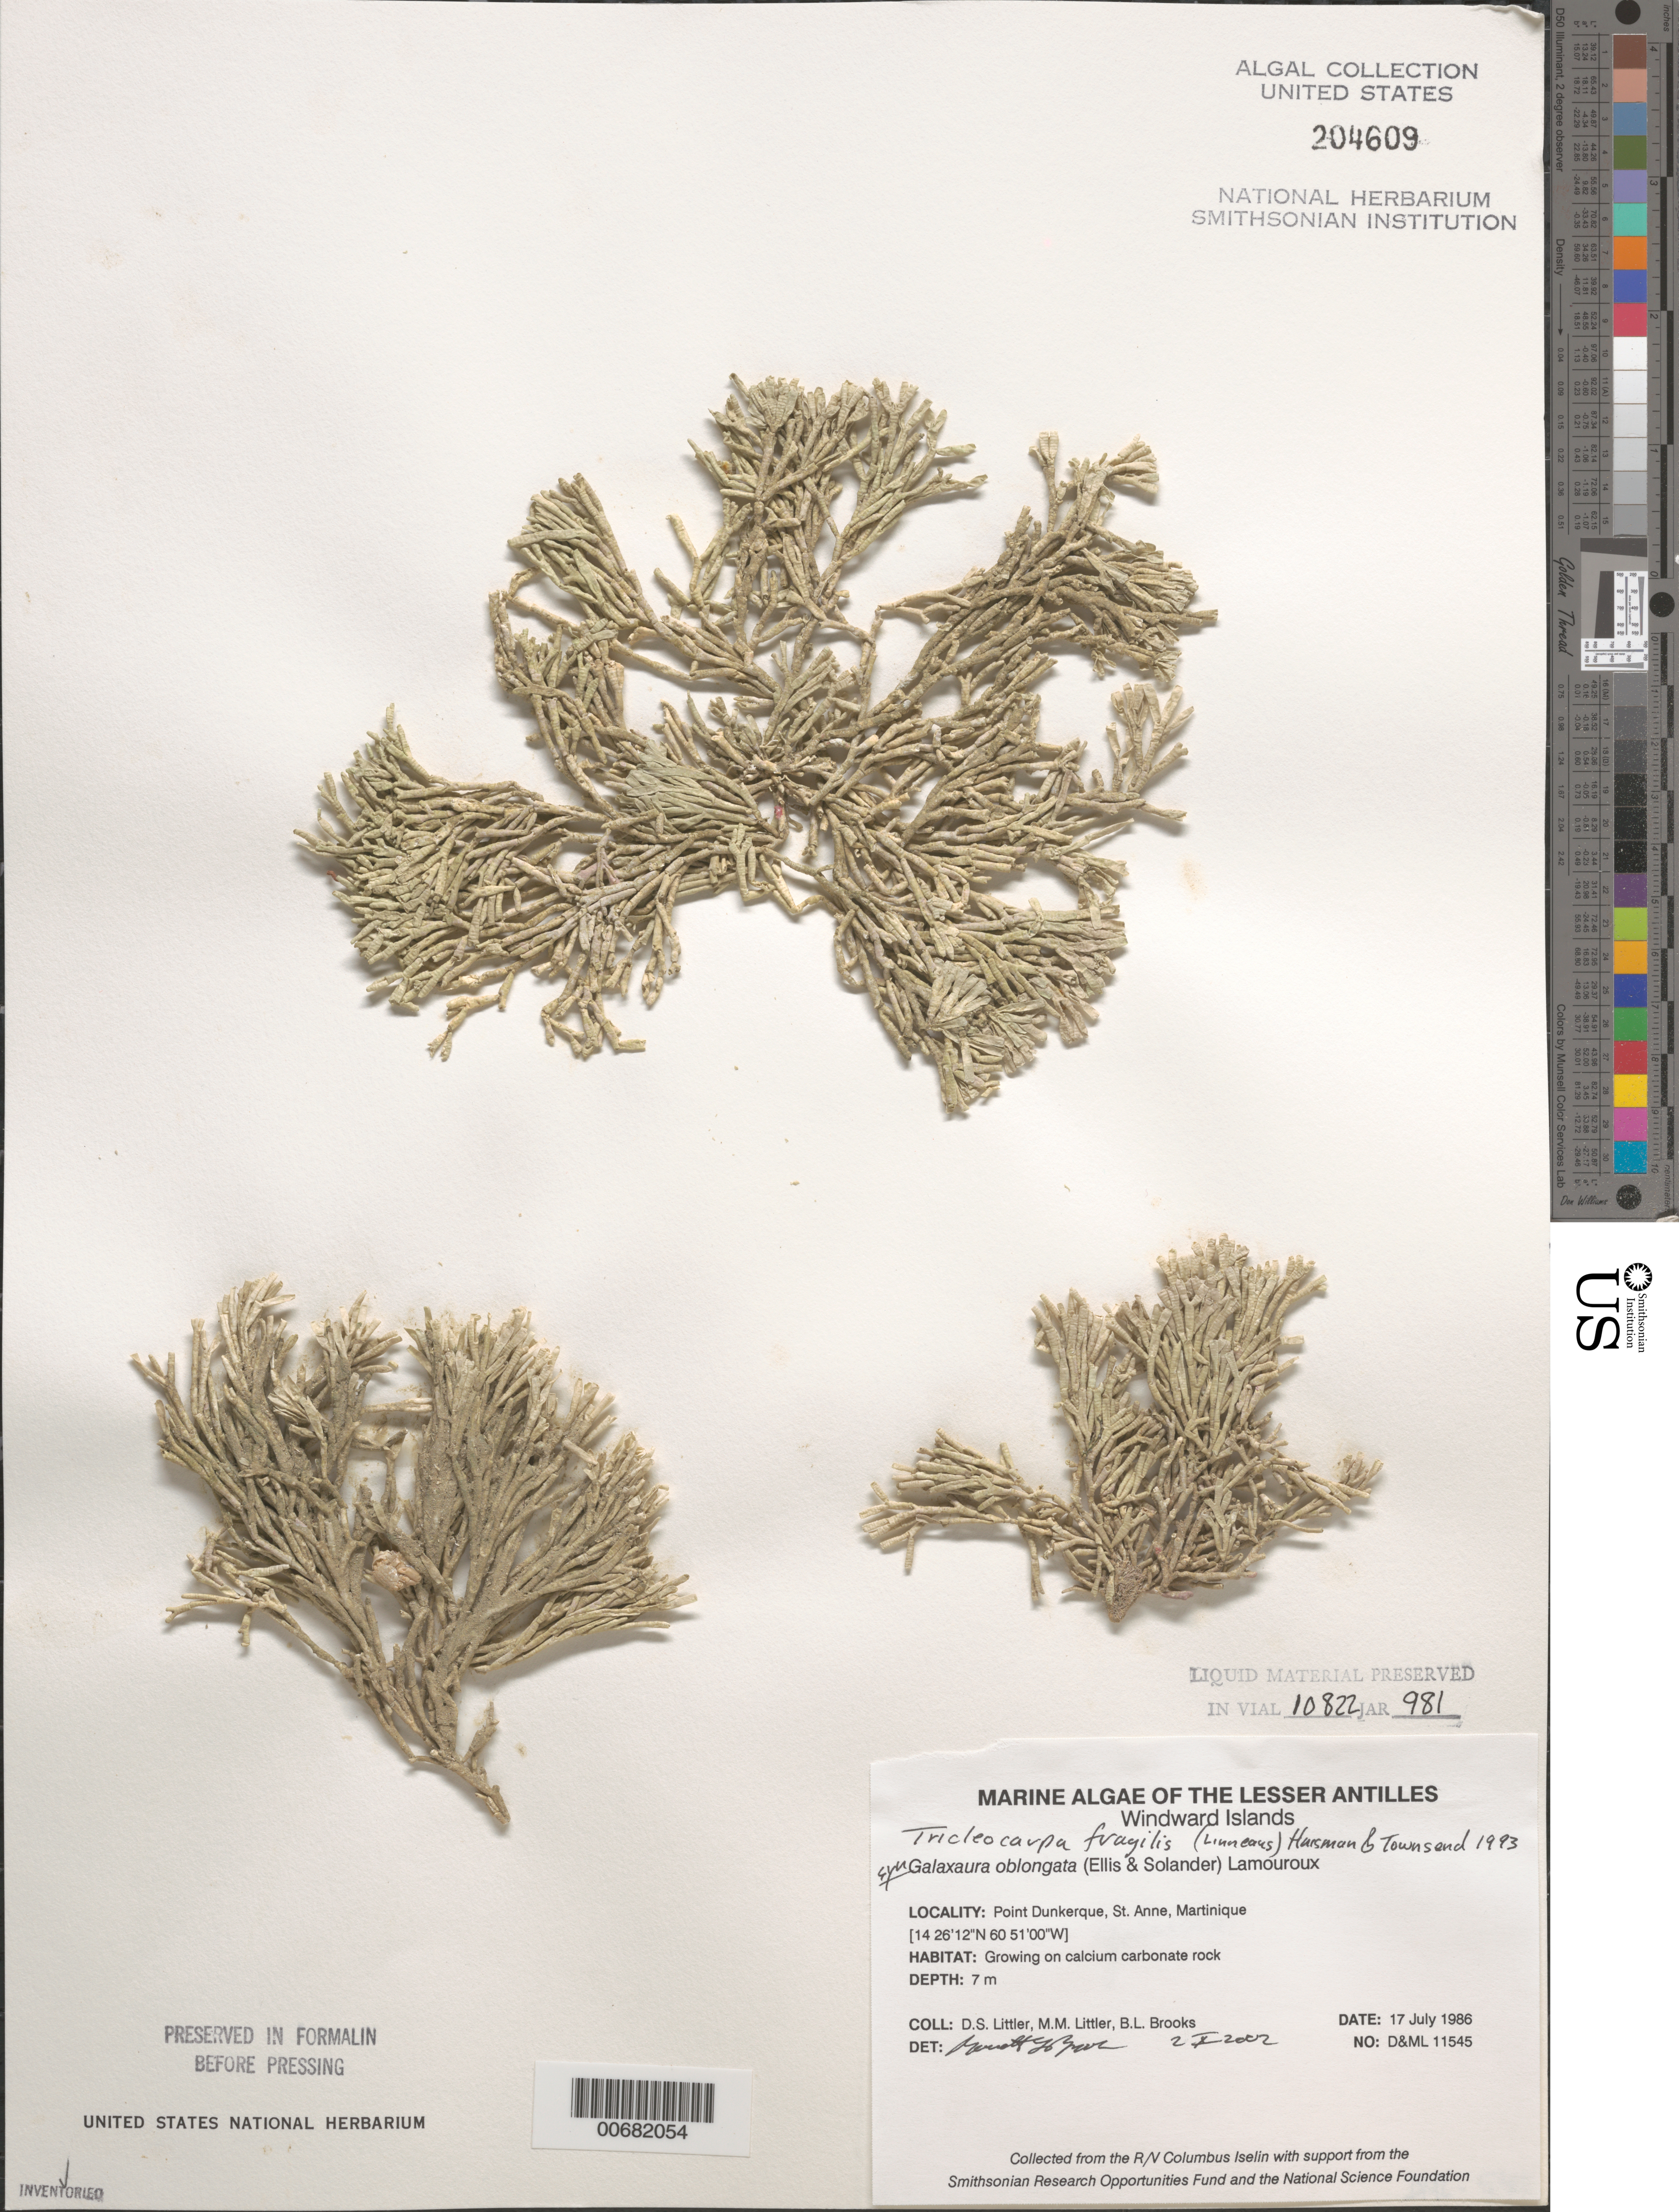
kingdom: Plantae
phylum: Rhodophyta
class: Florideophyceae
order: Nemaliales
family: Galaxauraceae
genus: Tricleocarpa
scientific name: Tricleocarpa fragilis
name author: (L.) Huisman & R.A. Towns.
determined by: Brooks, B. L., (BOT), Smithsonian Institution - National Museum of Natural History (UNITED STATES)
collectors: D. S. Littler, M. M. Littler & B. Brooks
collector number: D&ML 11545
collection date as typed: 17 Jul 1986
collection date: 1986-07-17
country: Martinique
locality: Pointe Dunkerque, St. Anne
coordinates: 14 26' 12" N, 60 51' 00" W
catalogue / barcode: US 204609